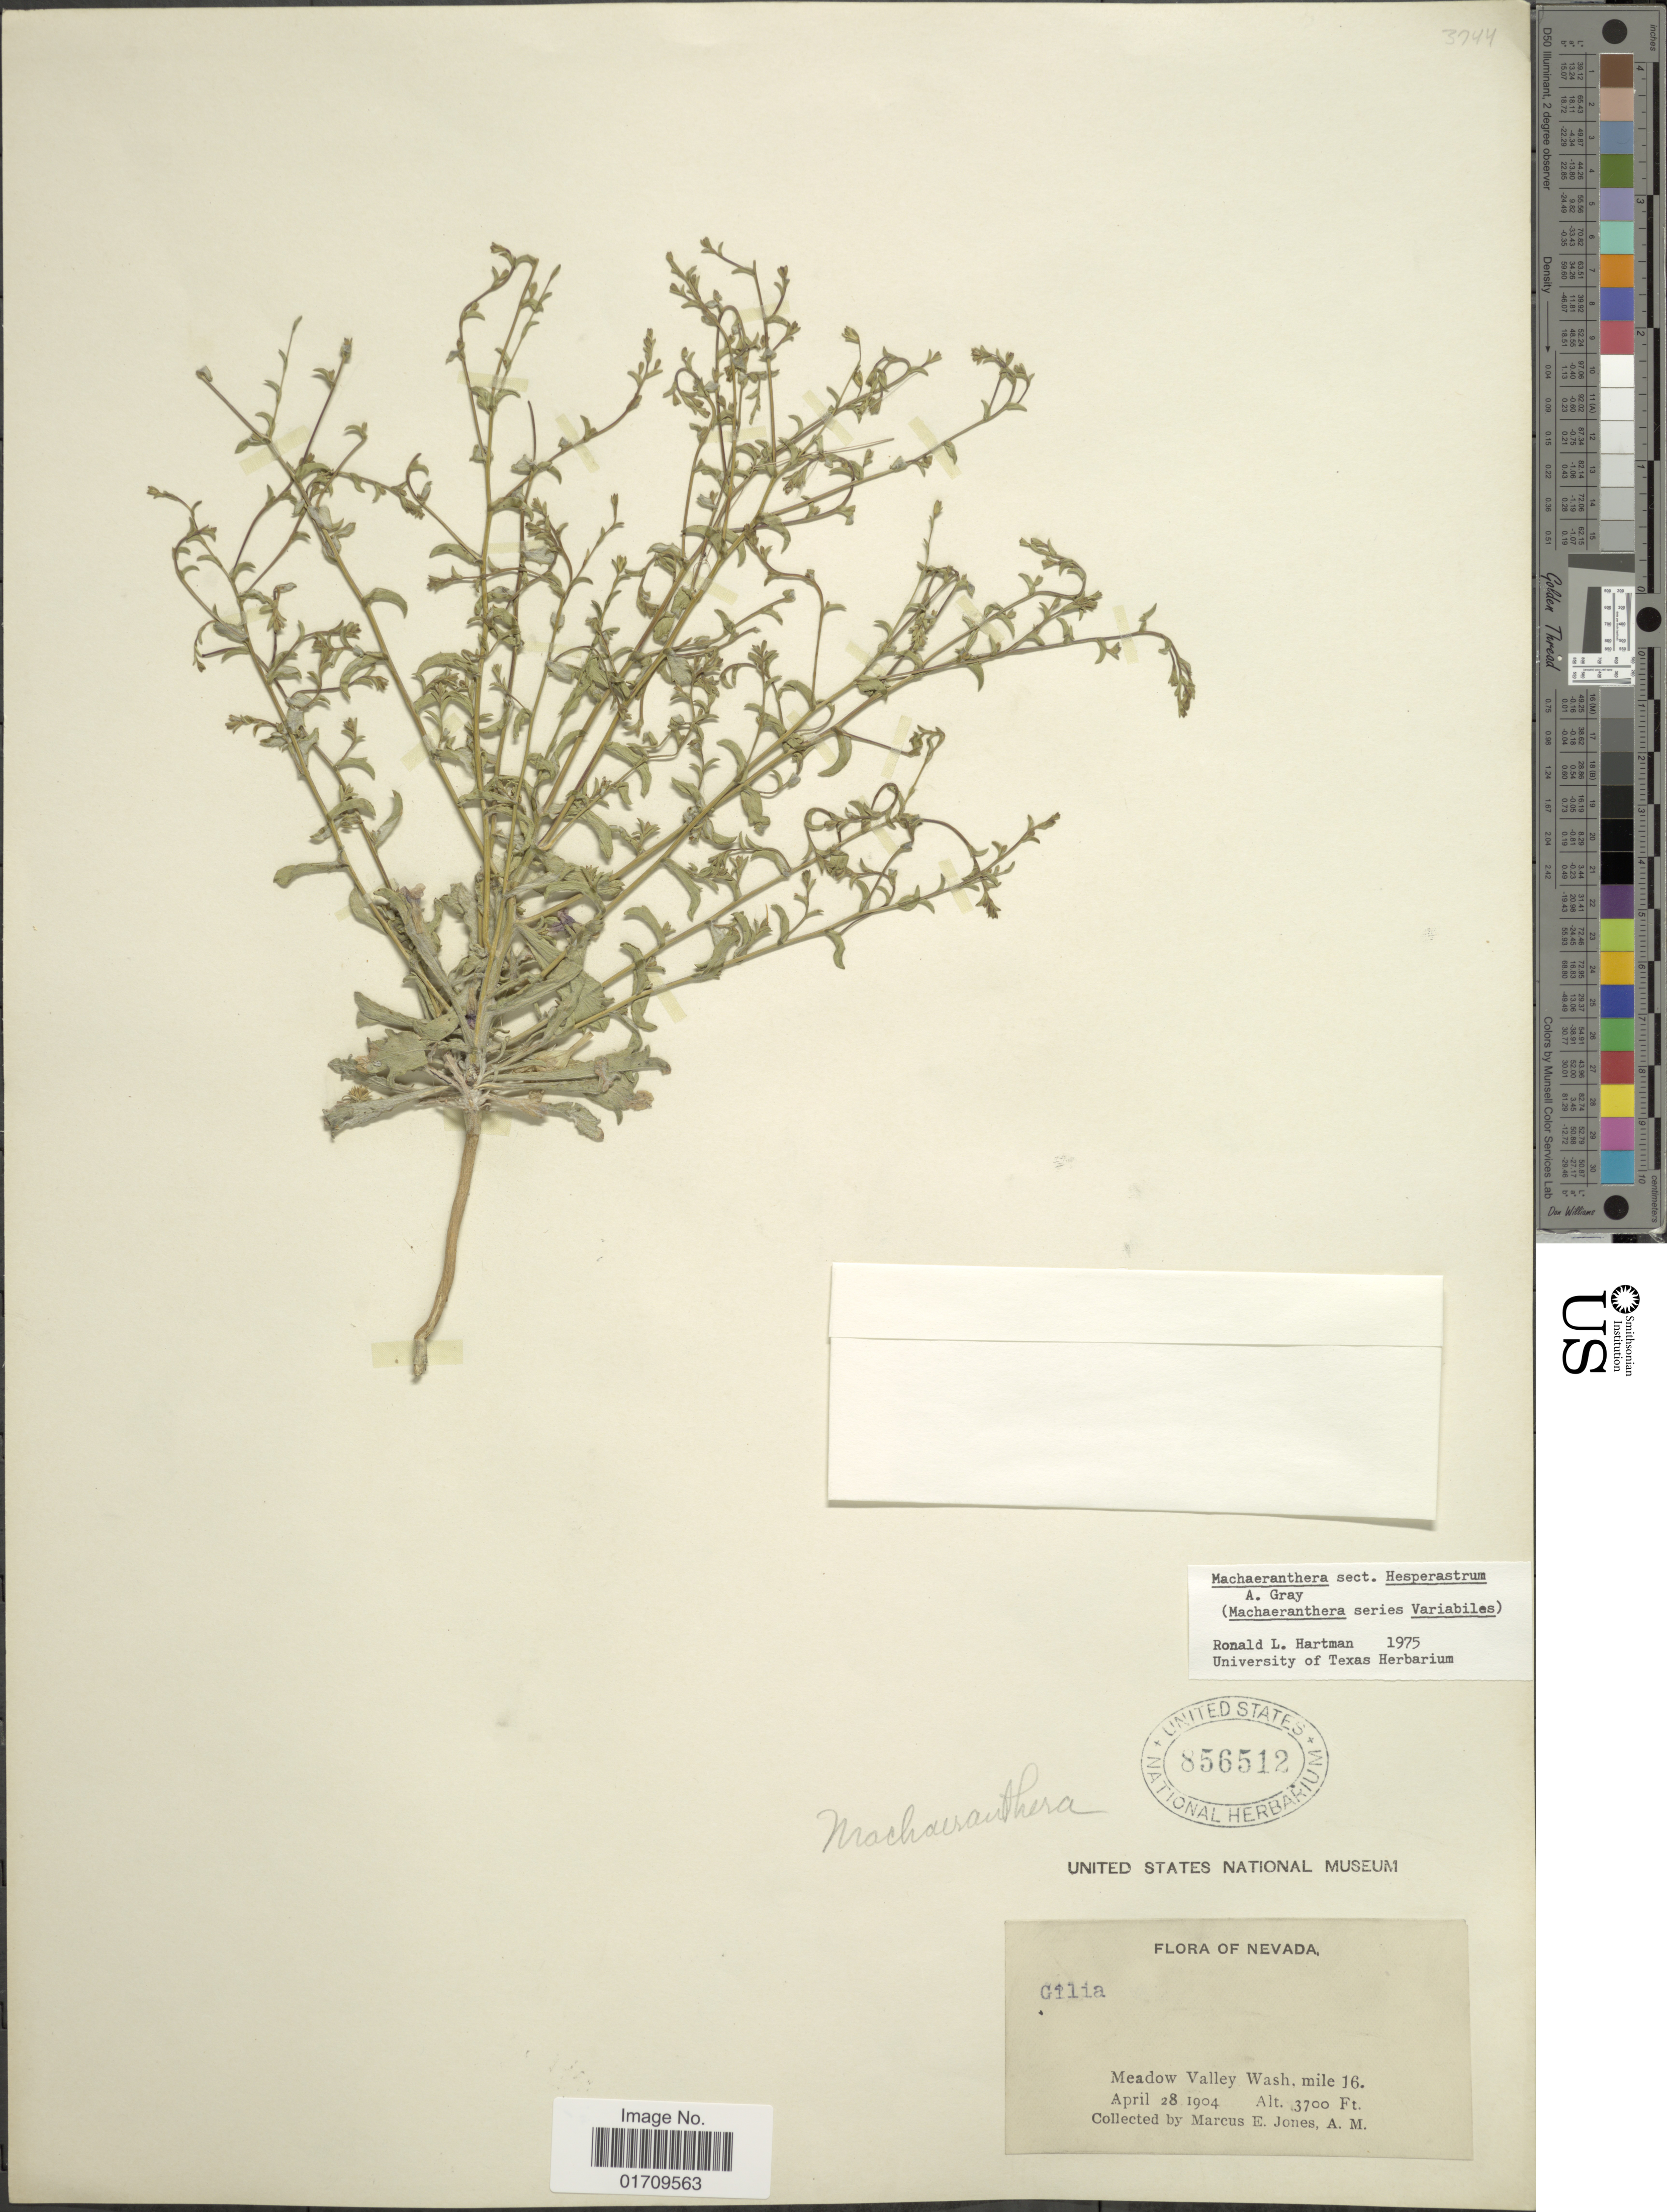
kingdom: Plantae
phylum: Tracheophyta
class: Magnoliopsida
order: Asterales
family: Asteraceae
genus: Machaeranthera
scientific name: Machaeranthera sp.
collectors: M. E. Jones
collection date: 1904-04-28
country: United States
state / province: Nevada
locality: Meadow Valley Wash, mile 16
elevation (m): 1128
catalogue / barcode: US 856512